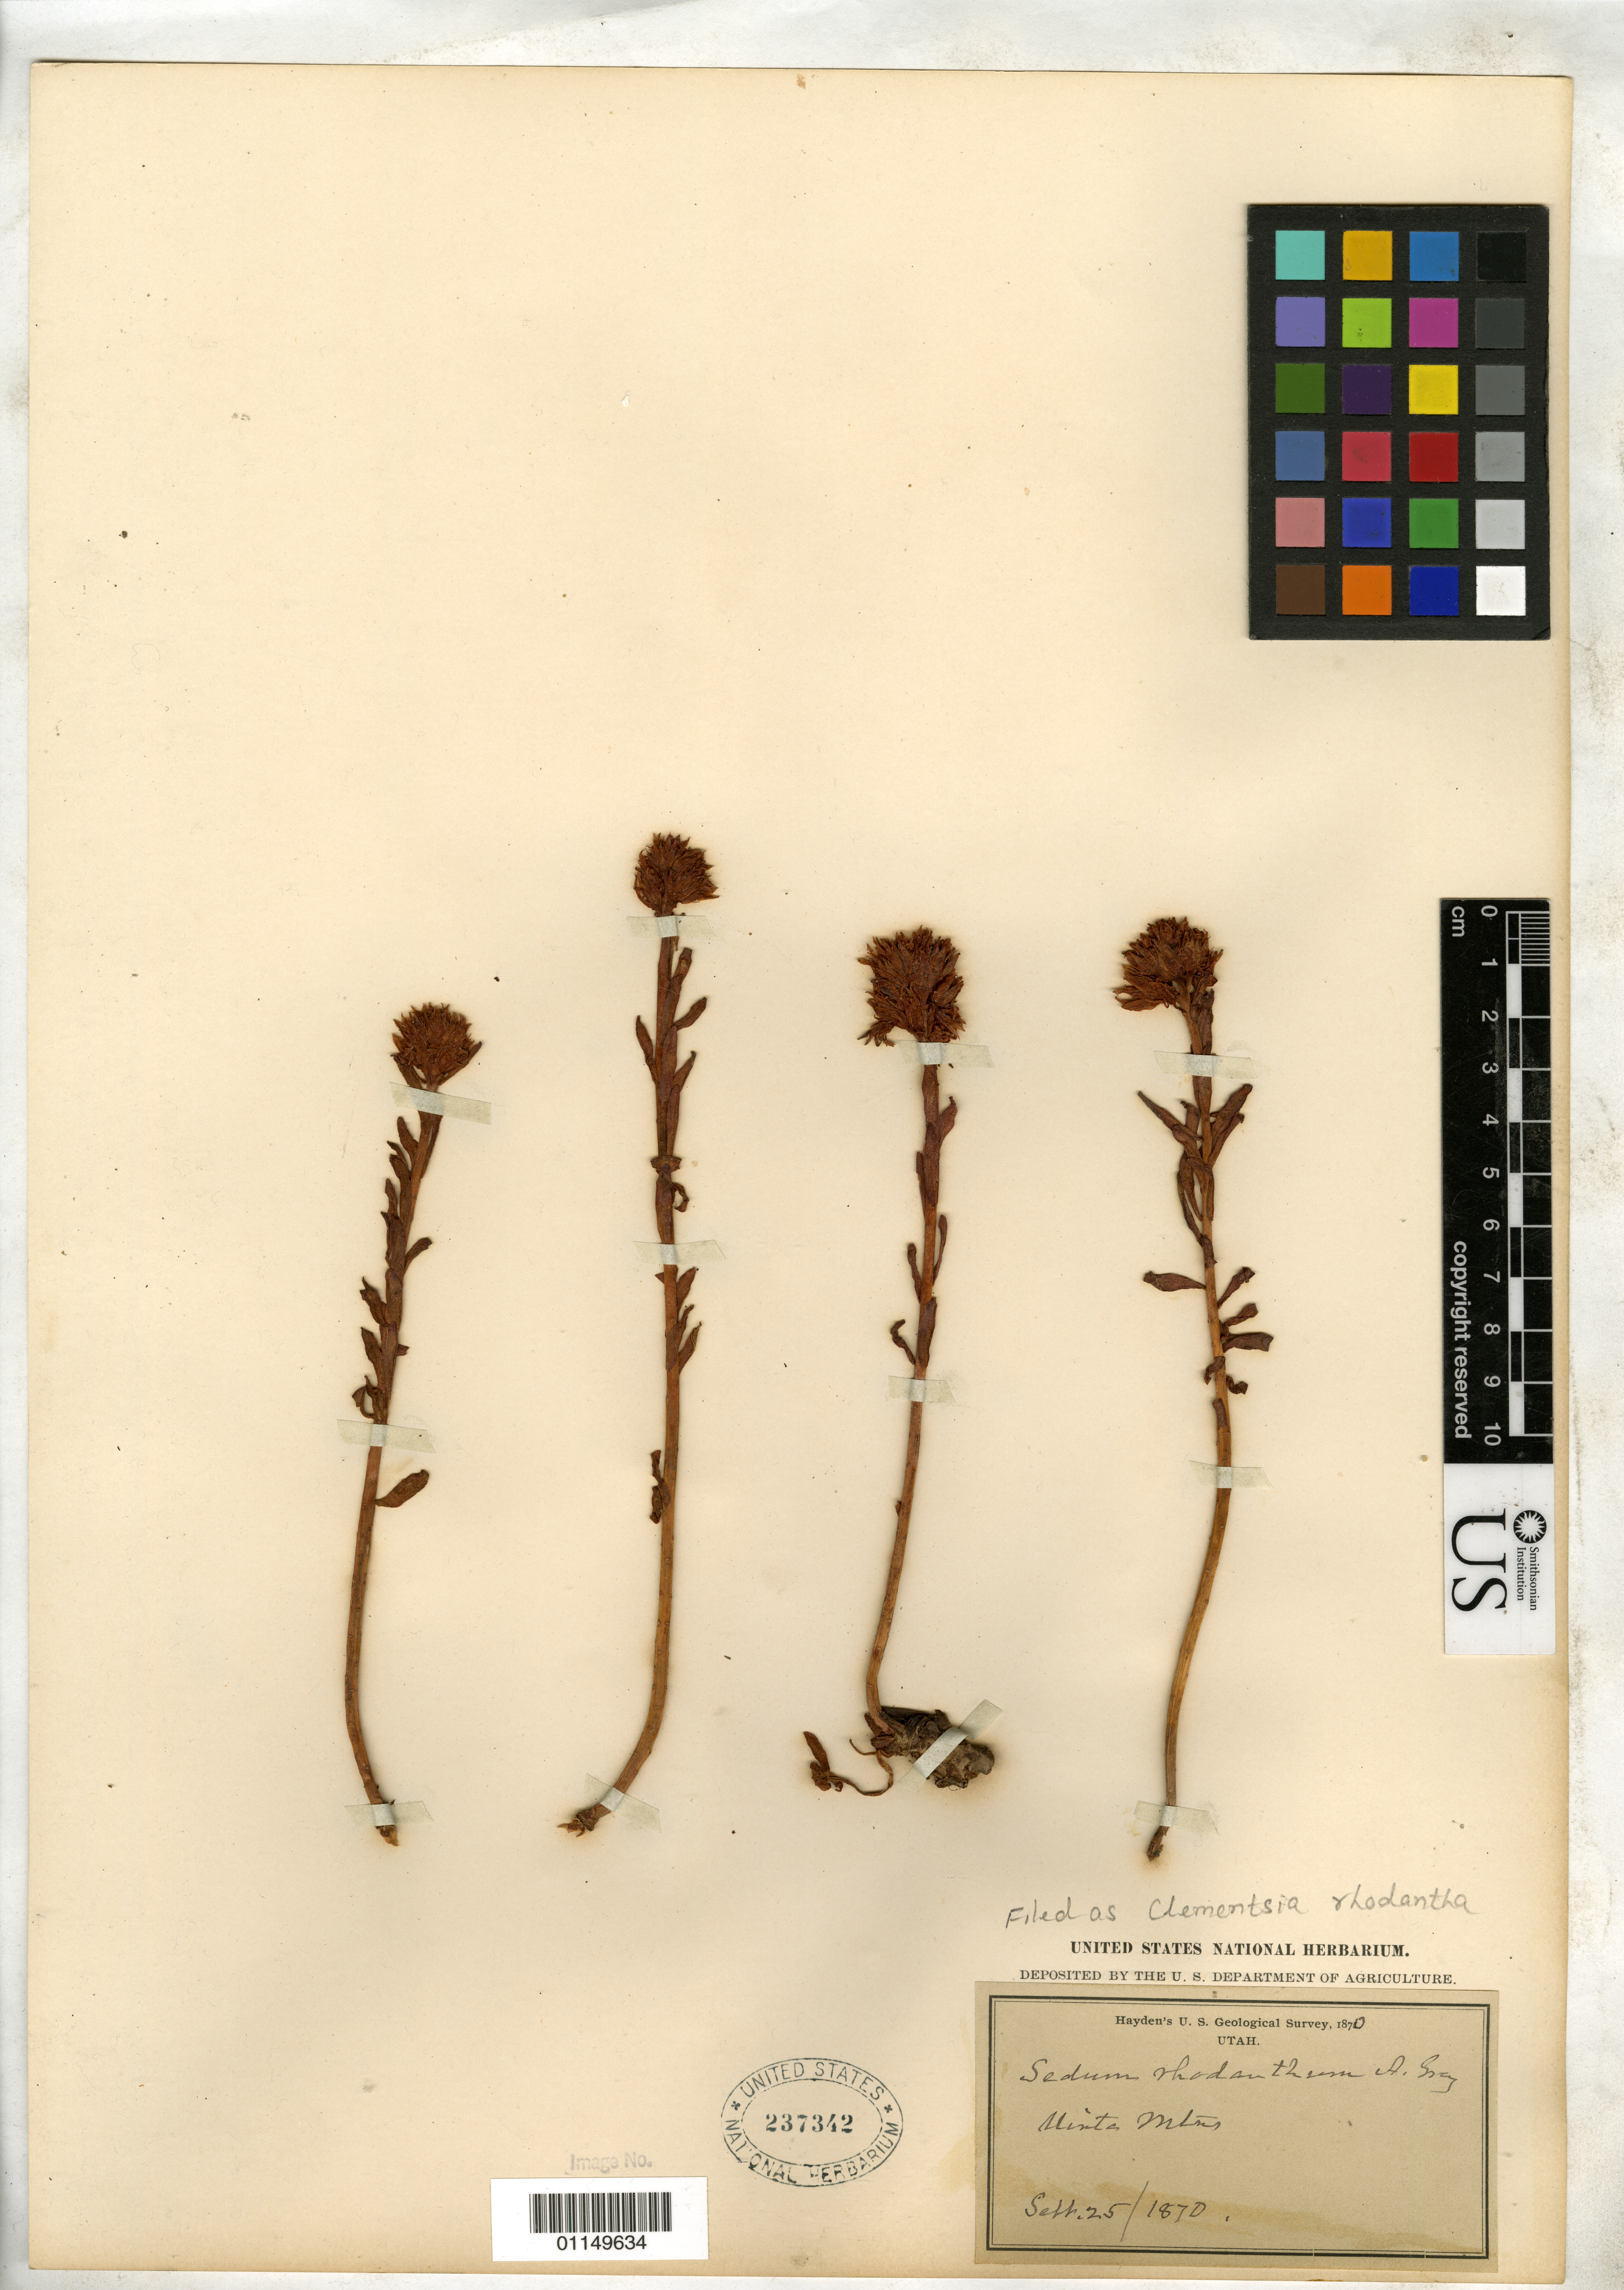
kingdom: Plantae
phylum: Tracheophyta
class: Magnoliopsida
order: Saxifragales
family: Crassulaceae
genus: Rhodiola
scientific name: Rhodiola rhodantha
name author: (A. Gray) H. Jacobsen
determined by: Strong, Mark T., (BOT), Smithsonian Institution - National Museum of Natural History (UNITED STATES)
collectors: F. Hayden & et al.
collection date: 1870-09-25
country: United States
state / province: Utah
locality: Uinta Mts.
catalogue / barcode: US 237342